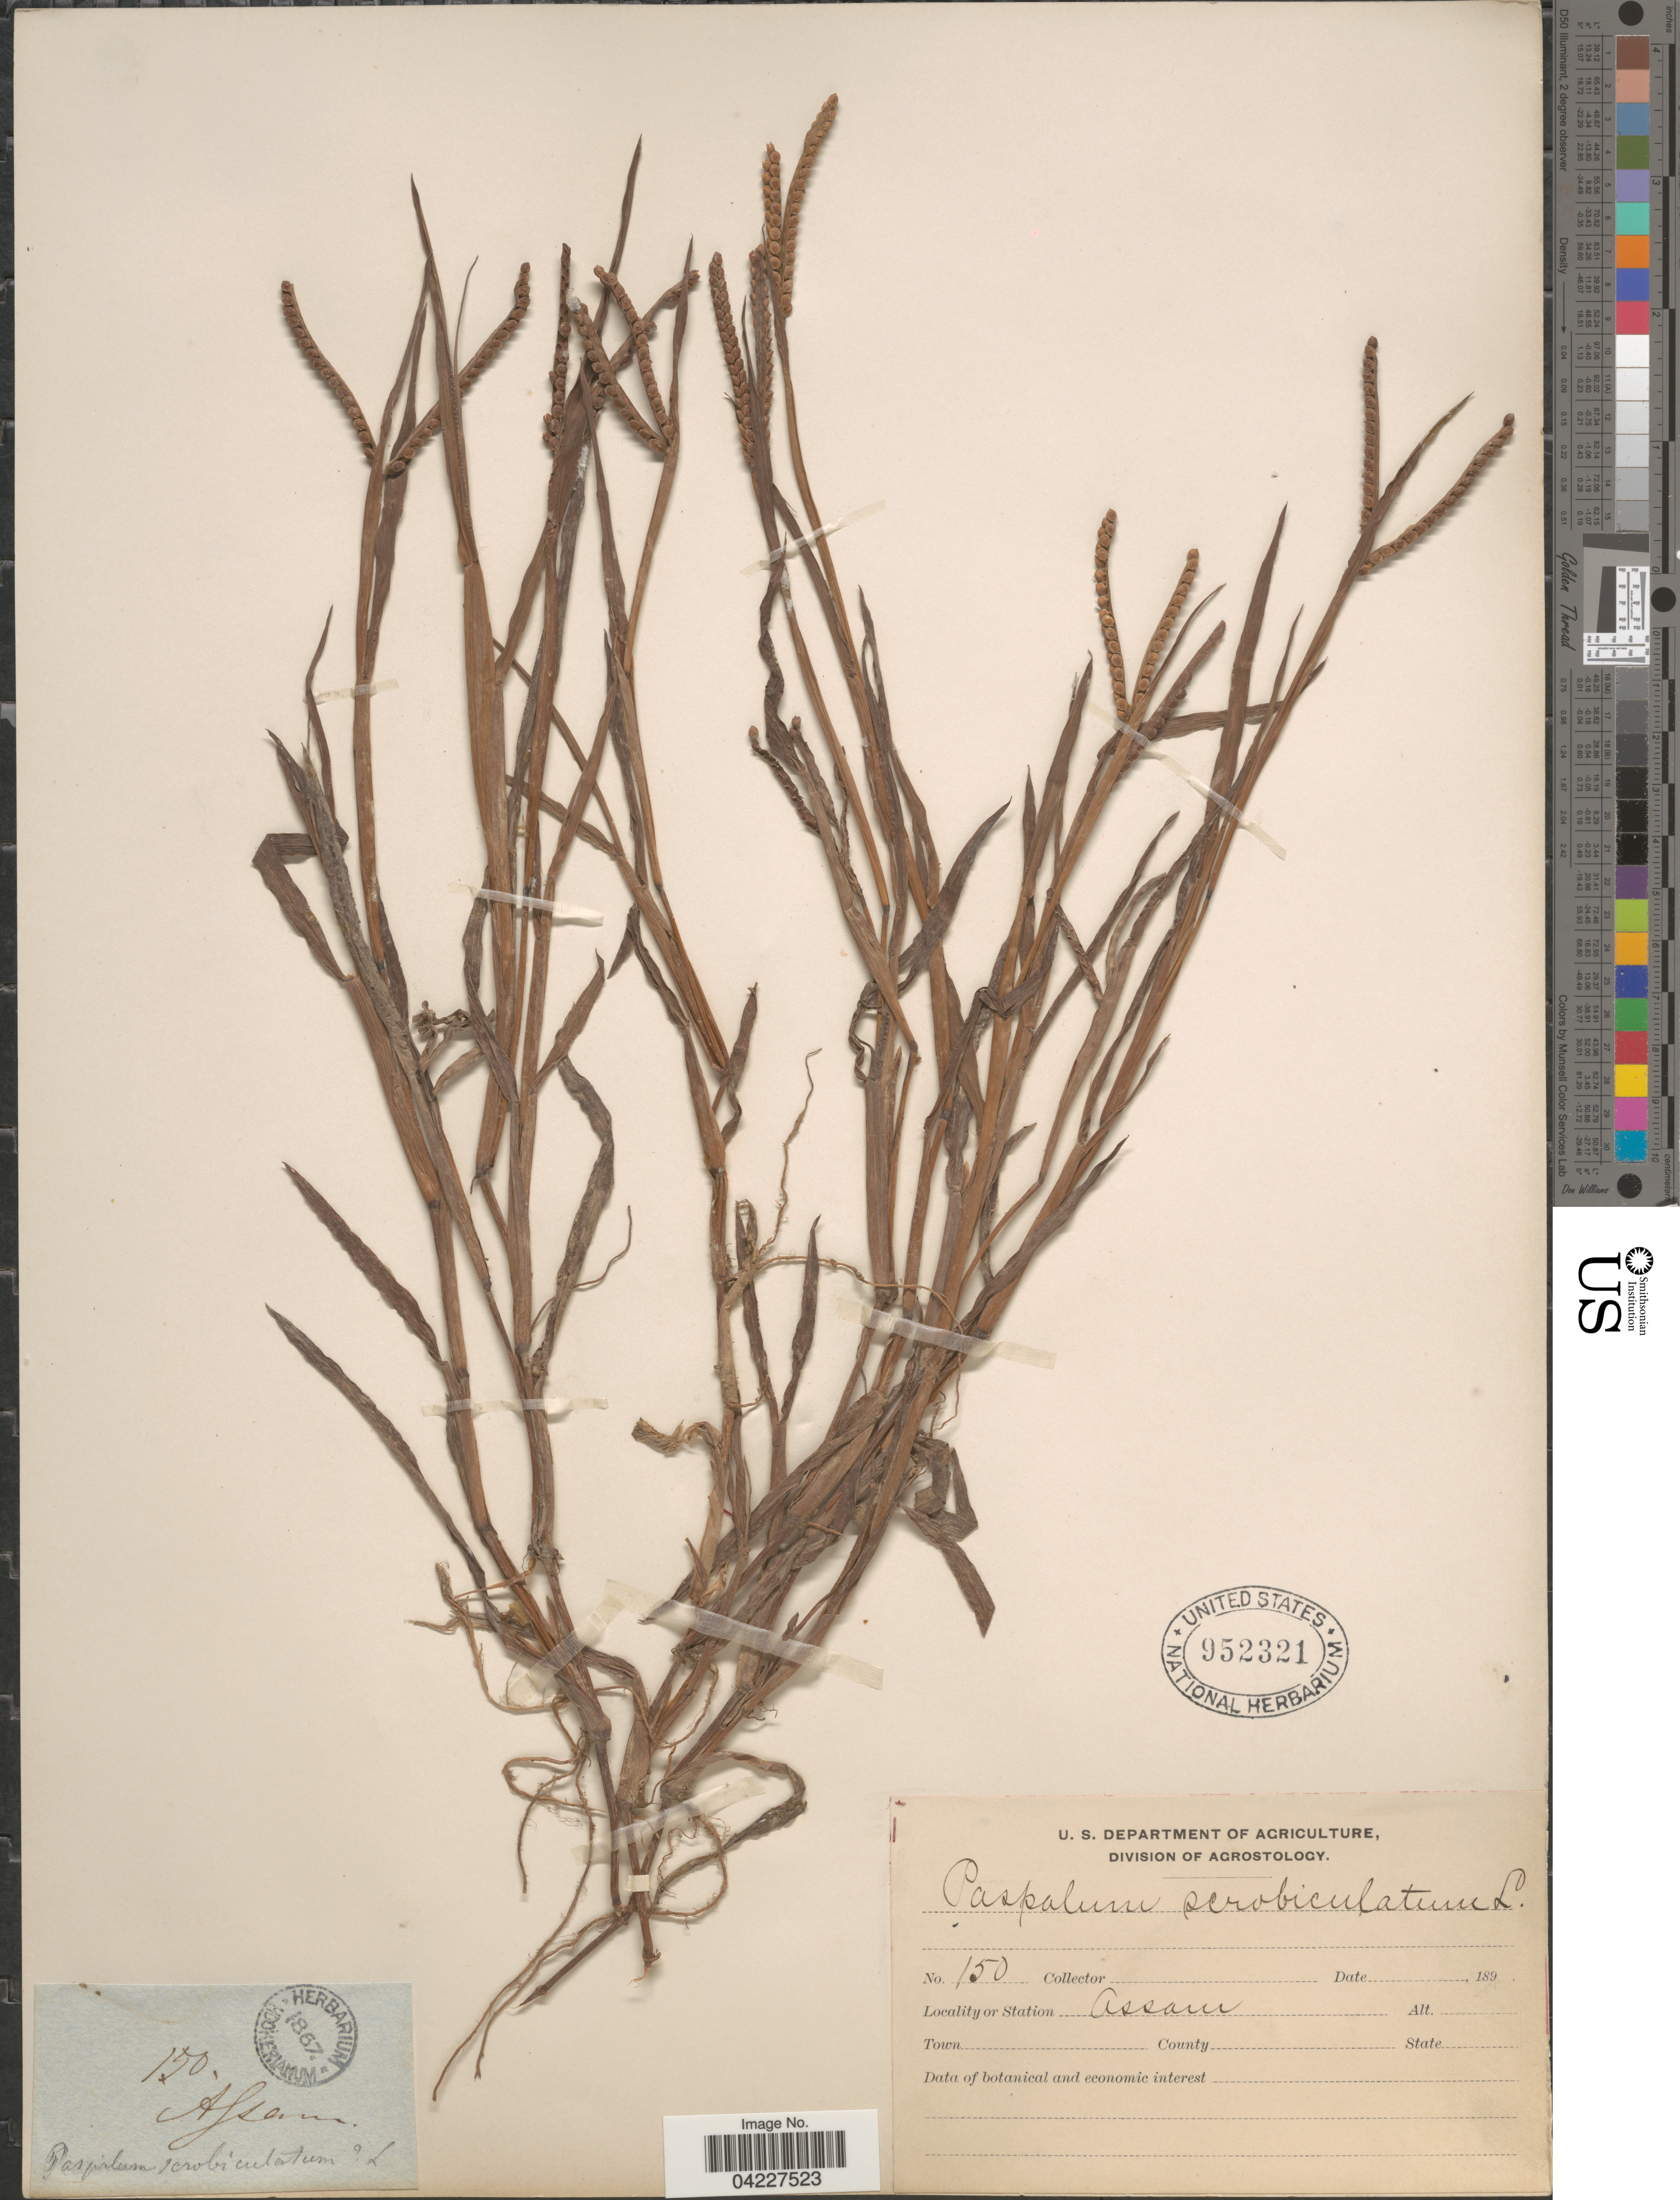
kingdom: Plantae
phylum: Tracheophyta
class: Liliopsida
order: Poales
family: Poaceae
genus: Paspalum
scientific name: Paspalum scrobiculatum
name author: L.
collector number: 150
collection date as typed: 189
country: India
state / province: Assam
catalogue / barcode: US 952321